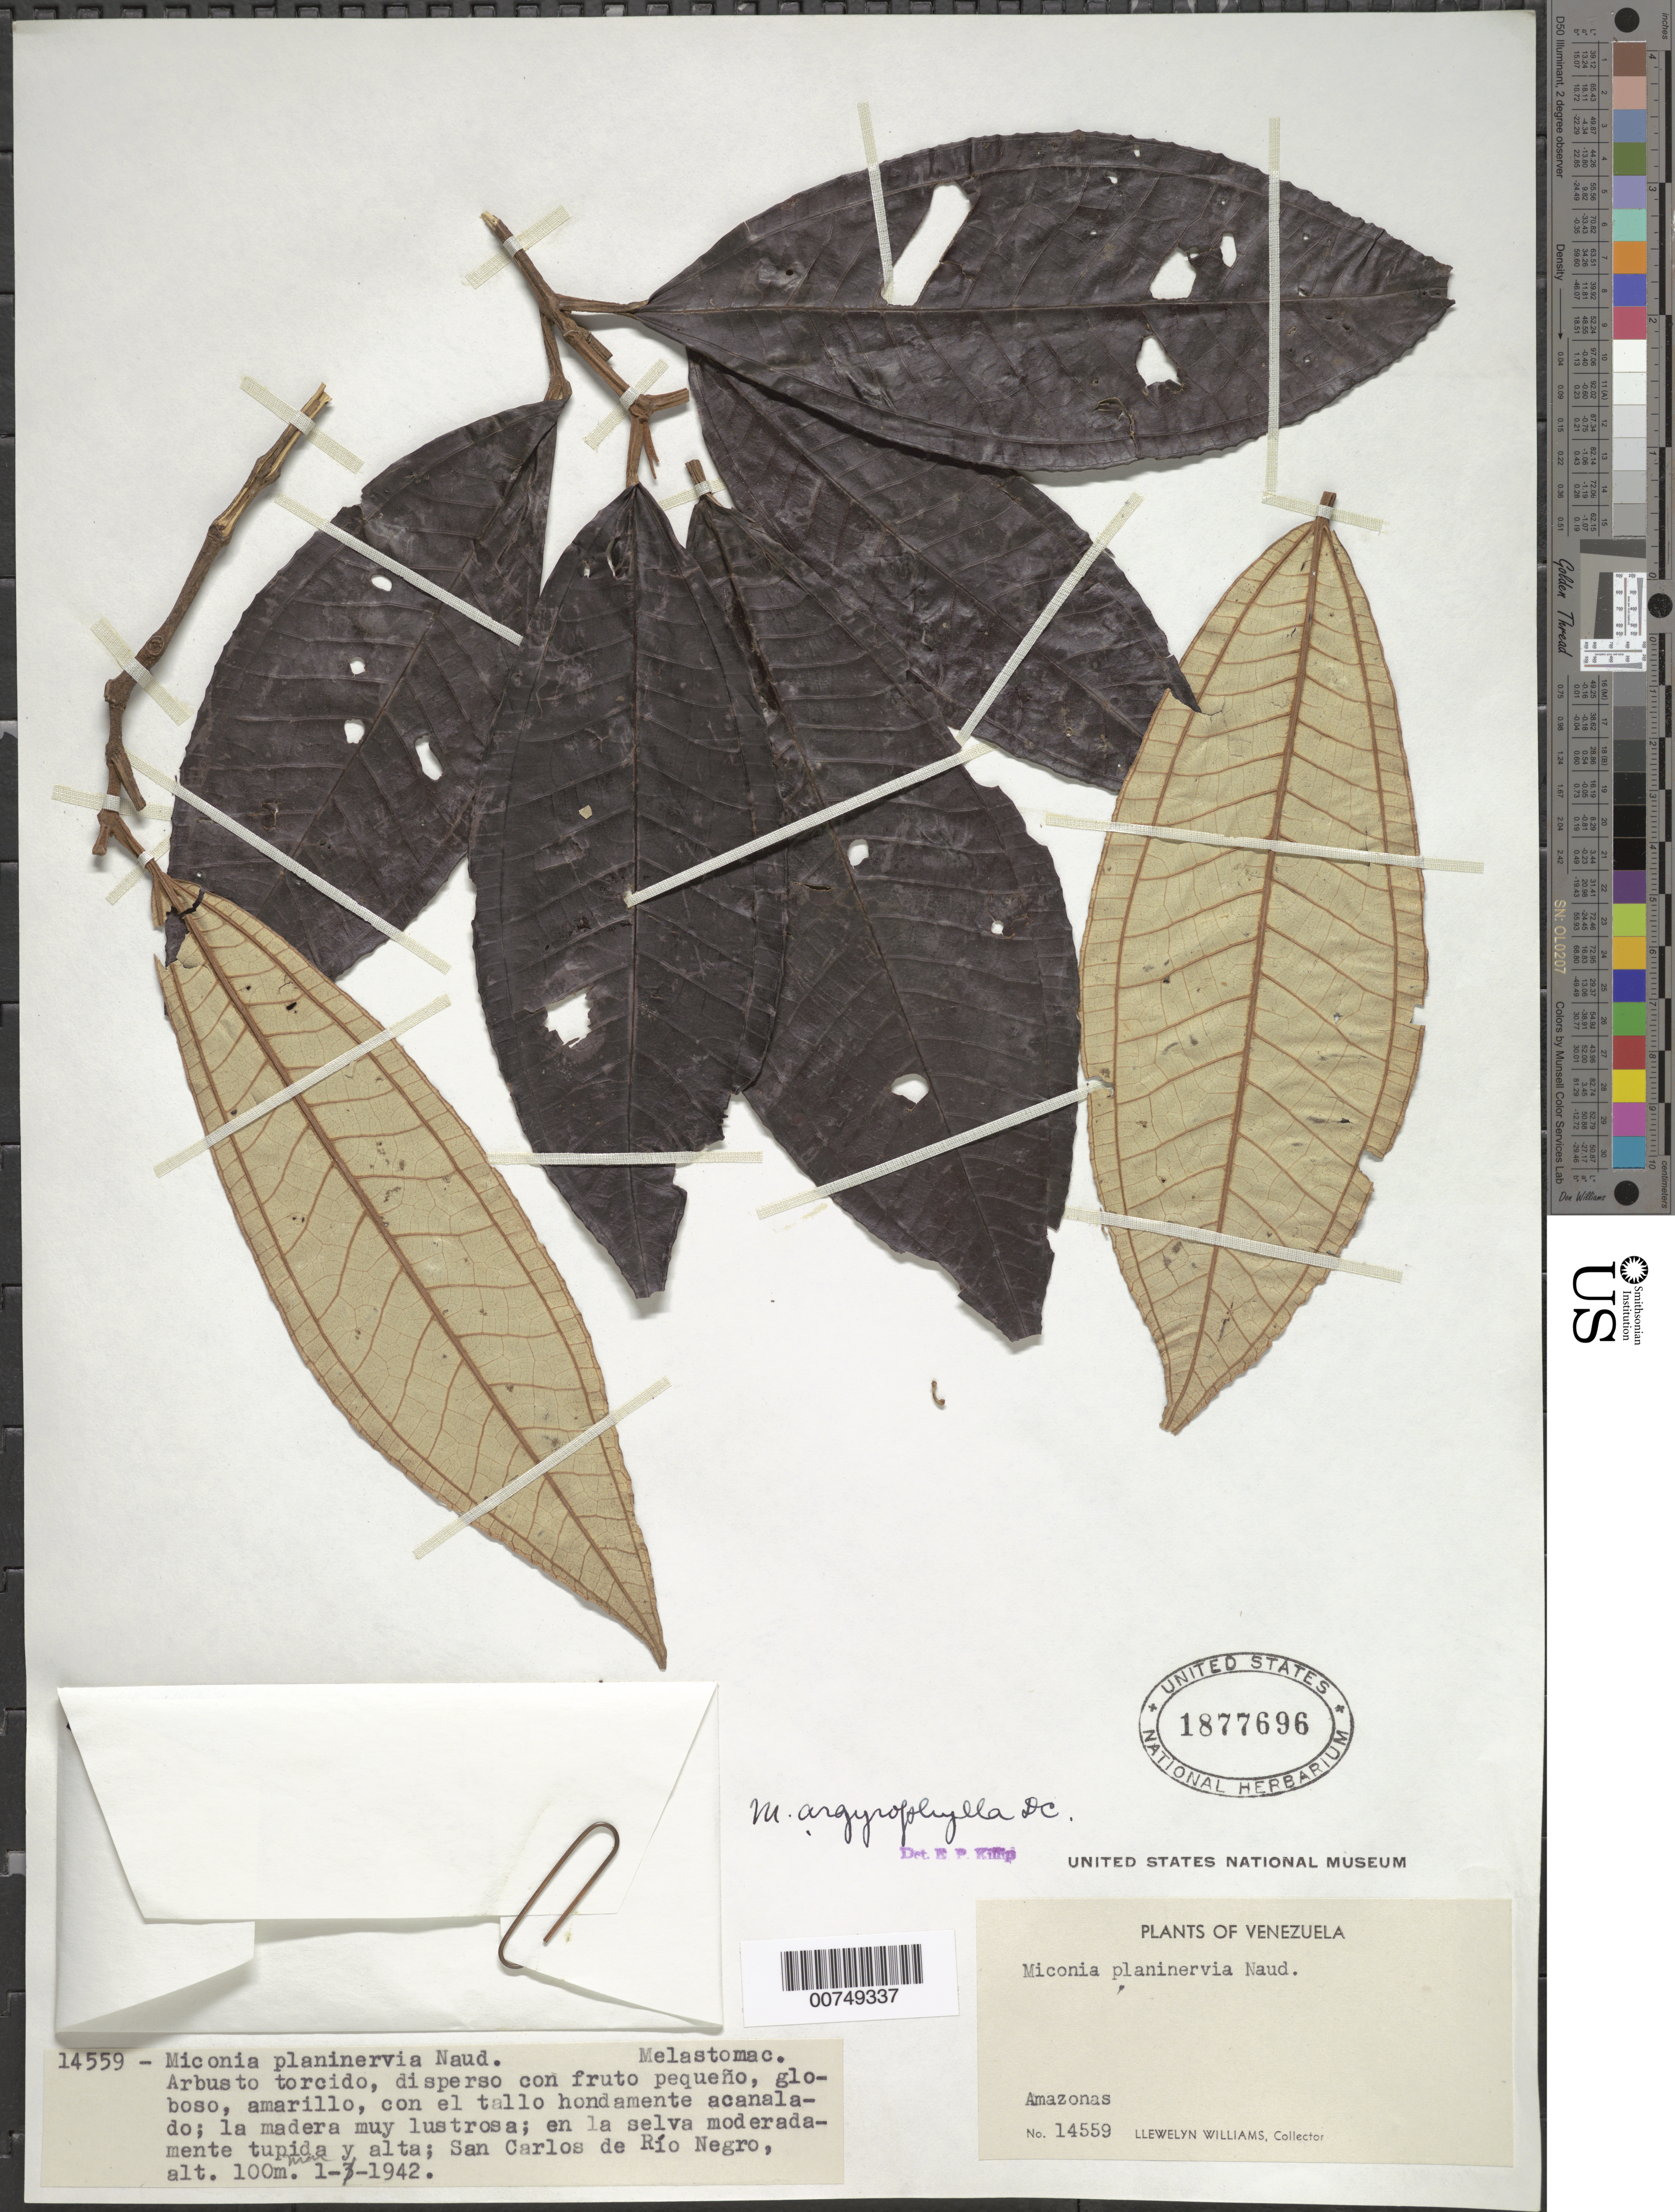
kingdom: Plantae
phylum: Tracheophyta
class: Magnoliopsida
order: Myrtales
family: Melastomataceae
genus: Miconia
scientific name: Miconia argyrophylla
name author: DC.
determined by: Killip, Ellsworth P.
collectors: Ll. Williams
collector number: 14559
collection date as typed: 1-Mar-43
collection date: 1943-03-01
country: Venezuela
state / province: Amazonas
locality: San Carlos de Río Negro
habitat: Selva moderadamente tupida y alta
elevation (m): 100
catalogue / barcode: US 1877696